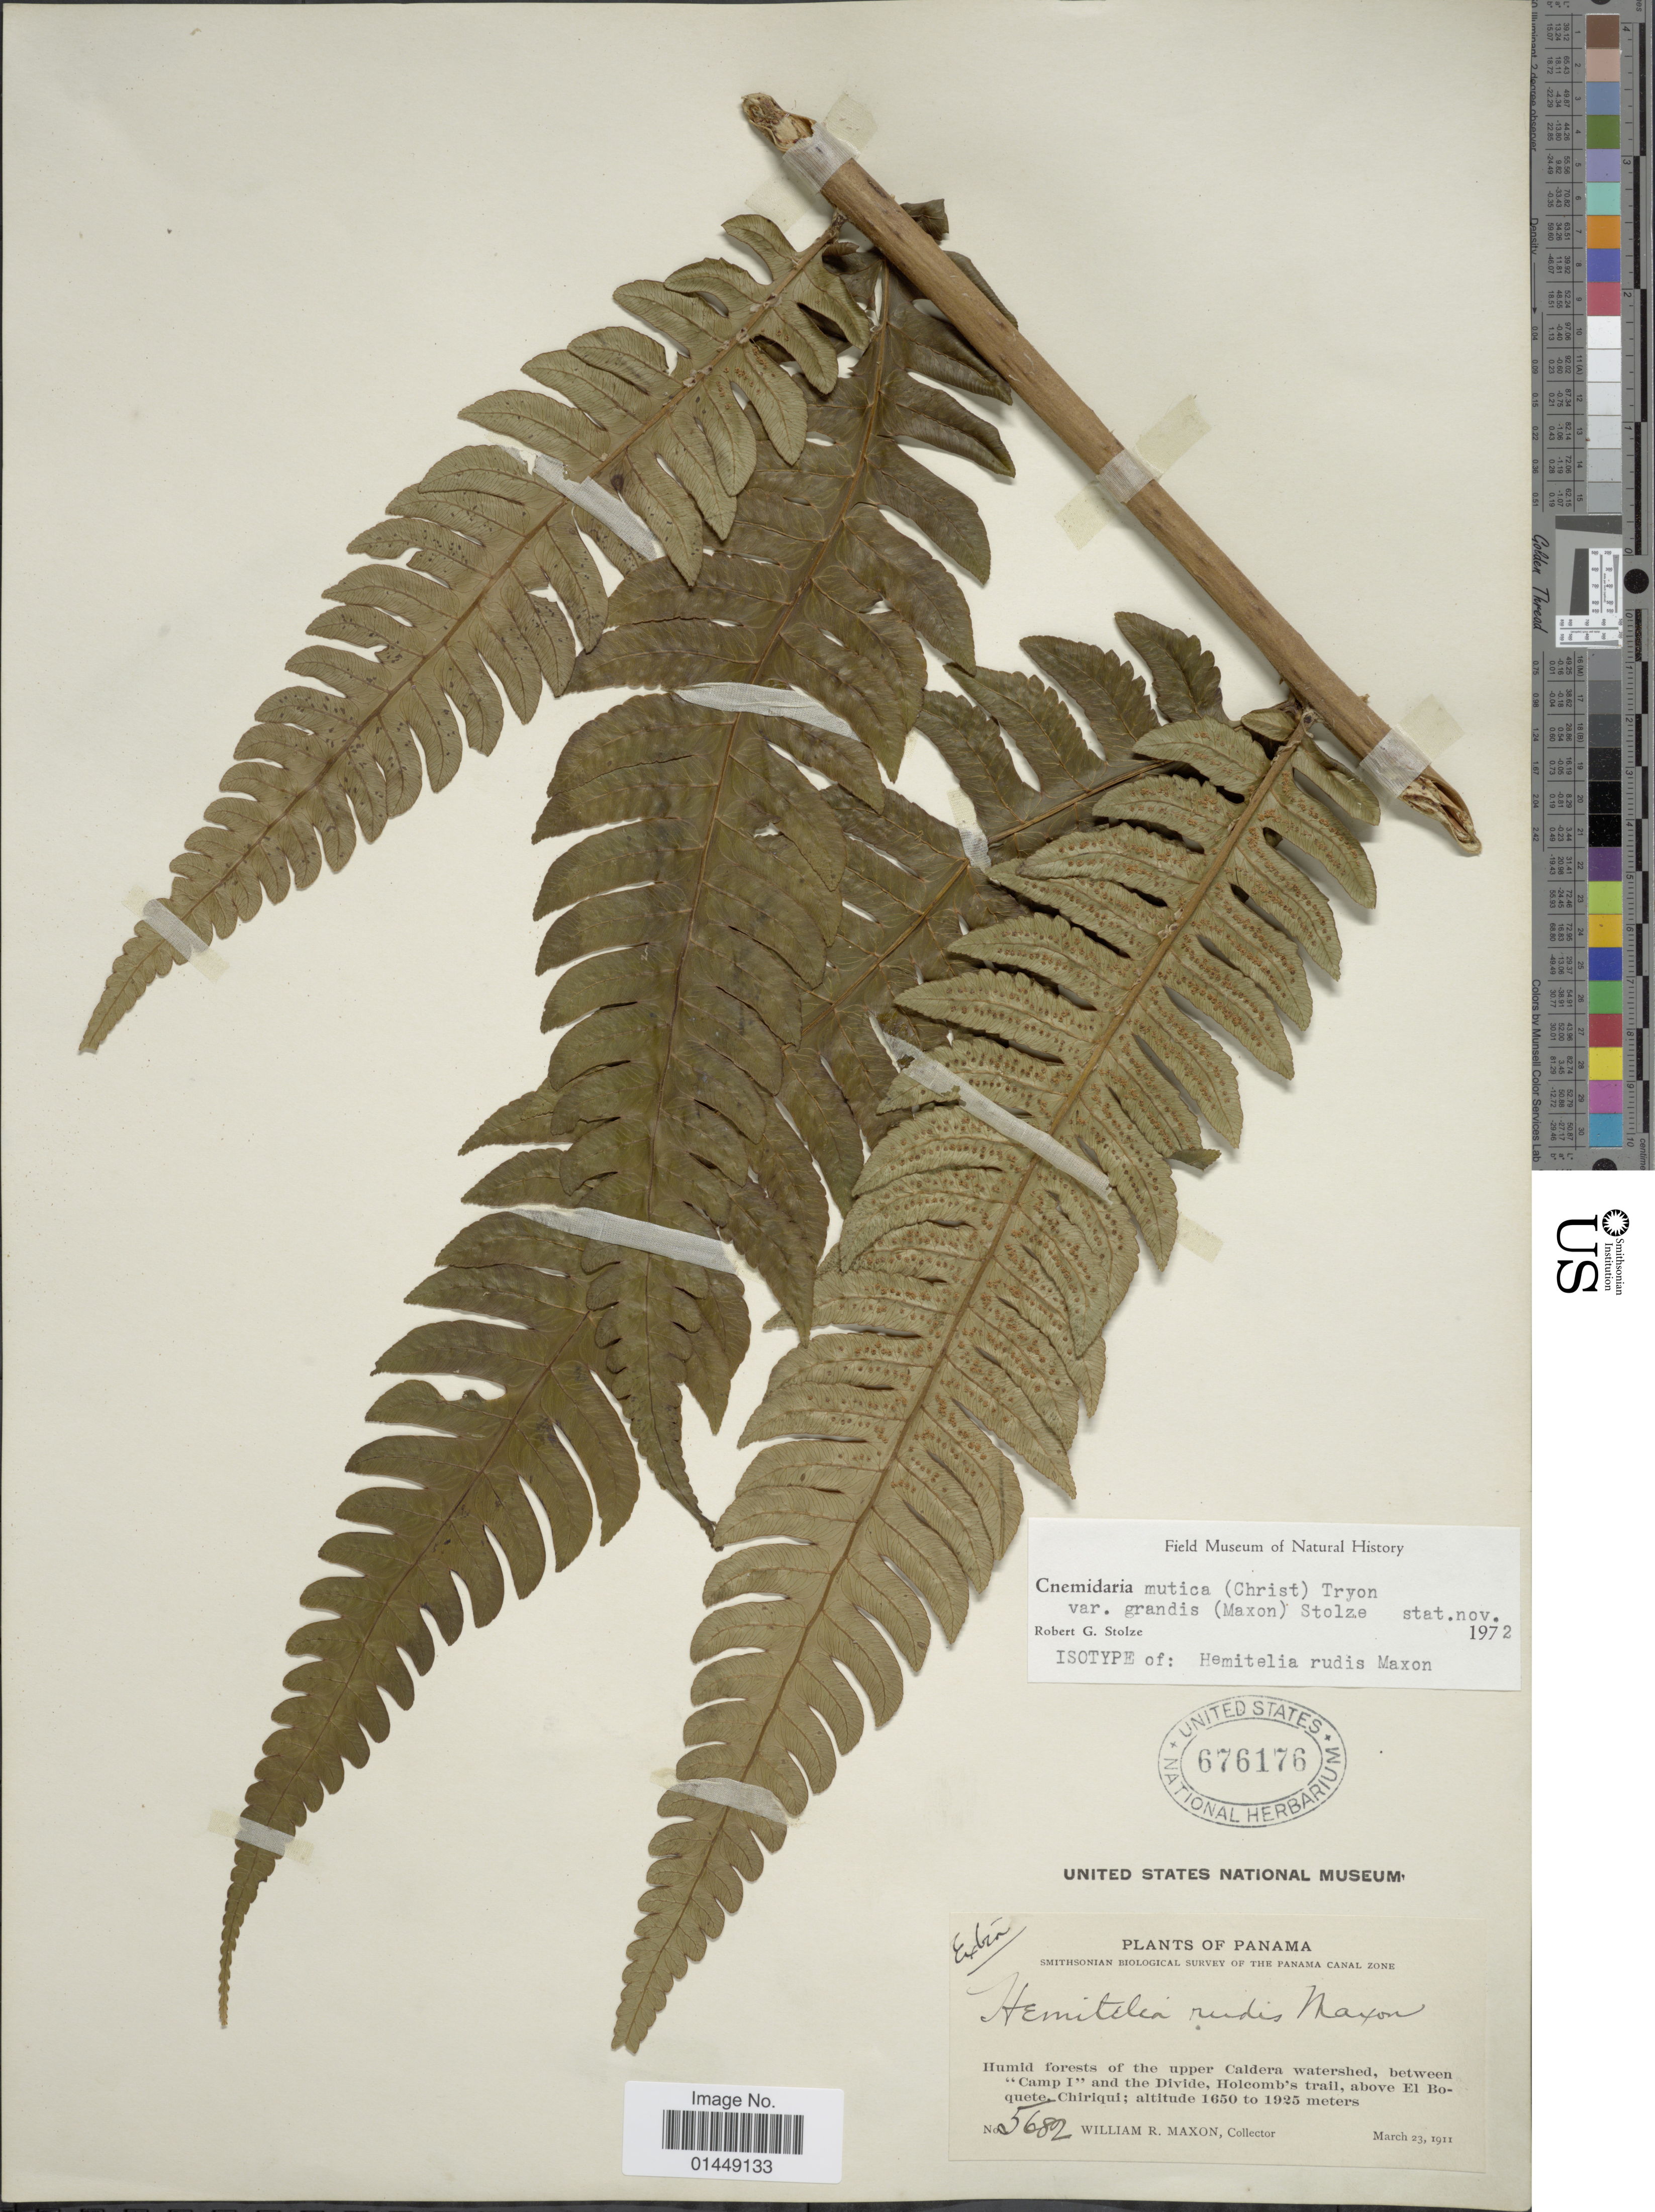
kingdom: Plantae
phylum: Tracheophyta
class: Polypodiopsida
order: Cyatheales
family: Cyatheaceae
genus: Cyathea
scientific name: Cyathea mutica var. grandis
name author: (Maxon) Lehnert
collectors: W. R. Maxon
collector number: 5682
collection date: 1911-03-23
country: Panama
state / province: Chiriqui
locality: Humid forests of the upper Caldera watershed, between "Camp I" and the Divide, Holcomb's trail, above El Boquete, Chiriqui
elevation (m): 1650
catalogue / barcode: US 676176